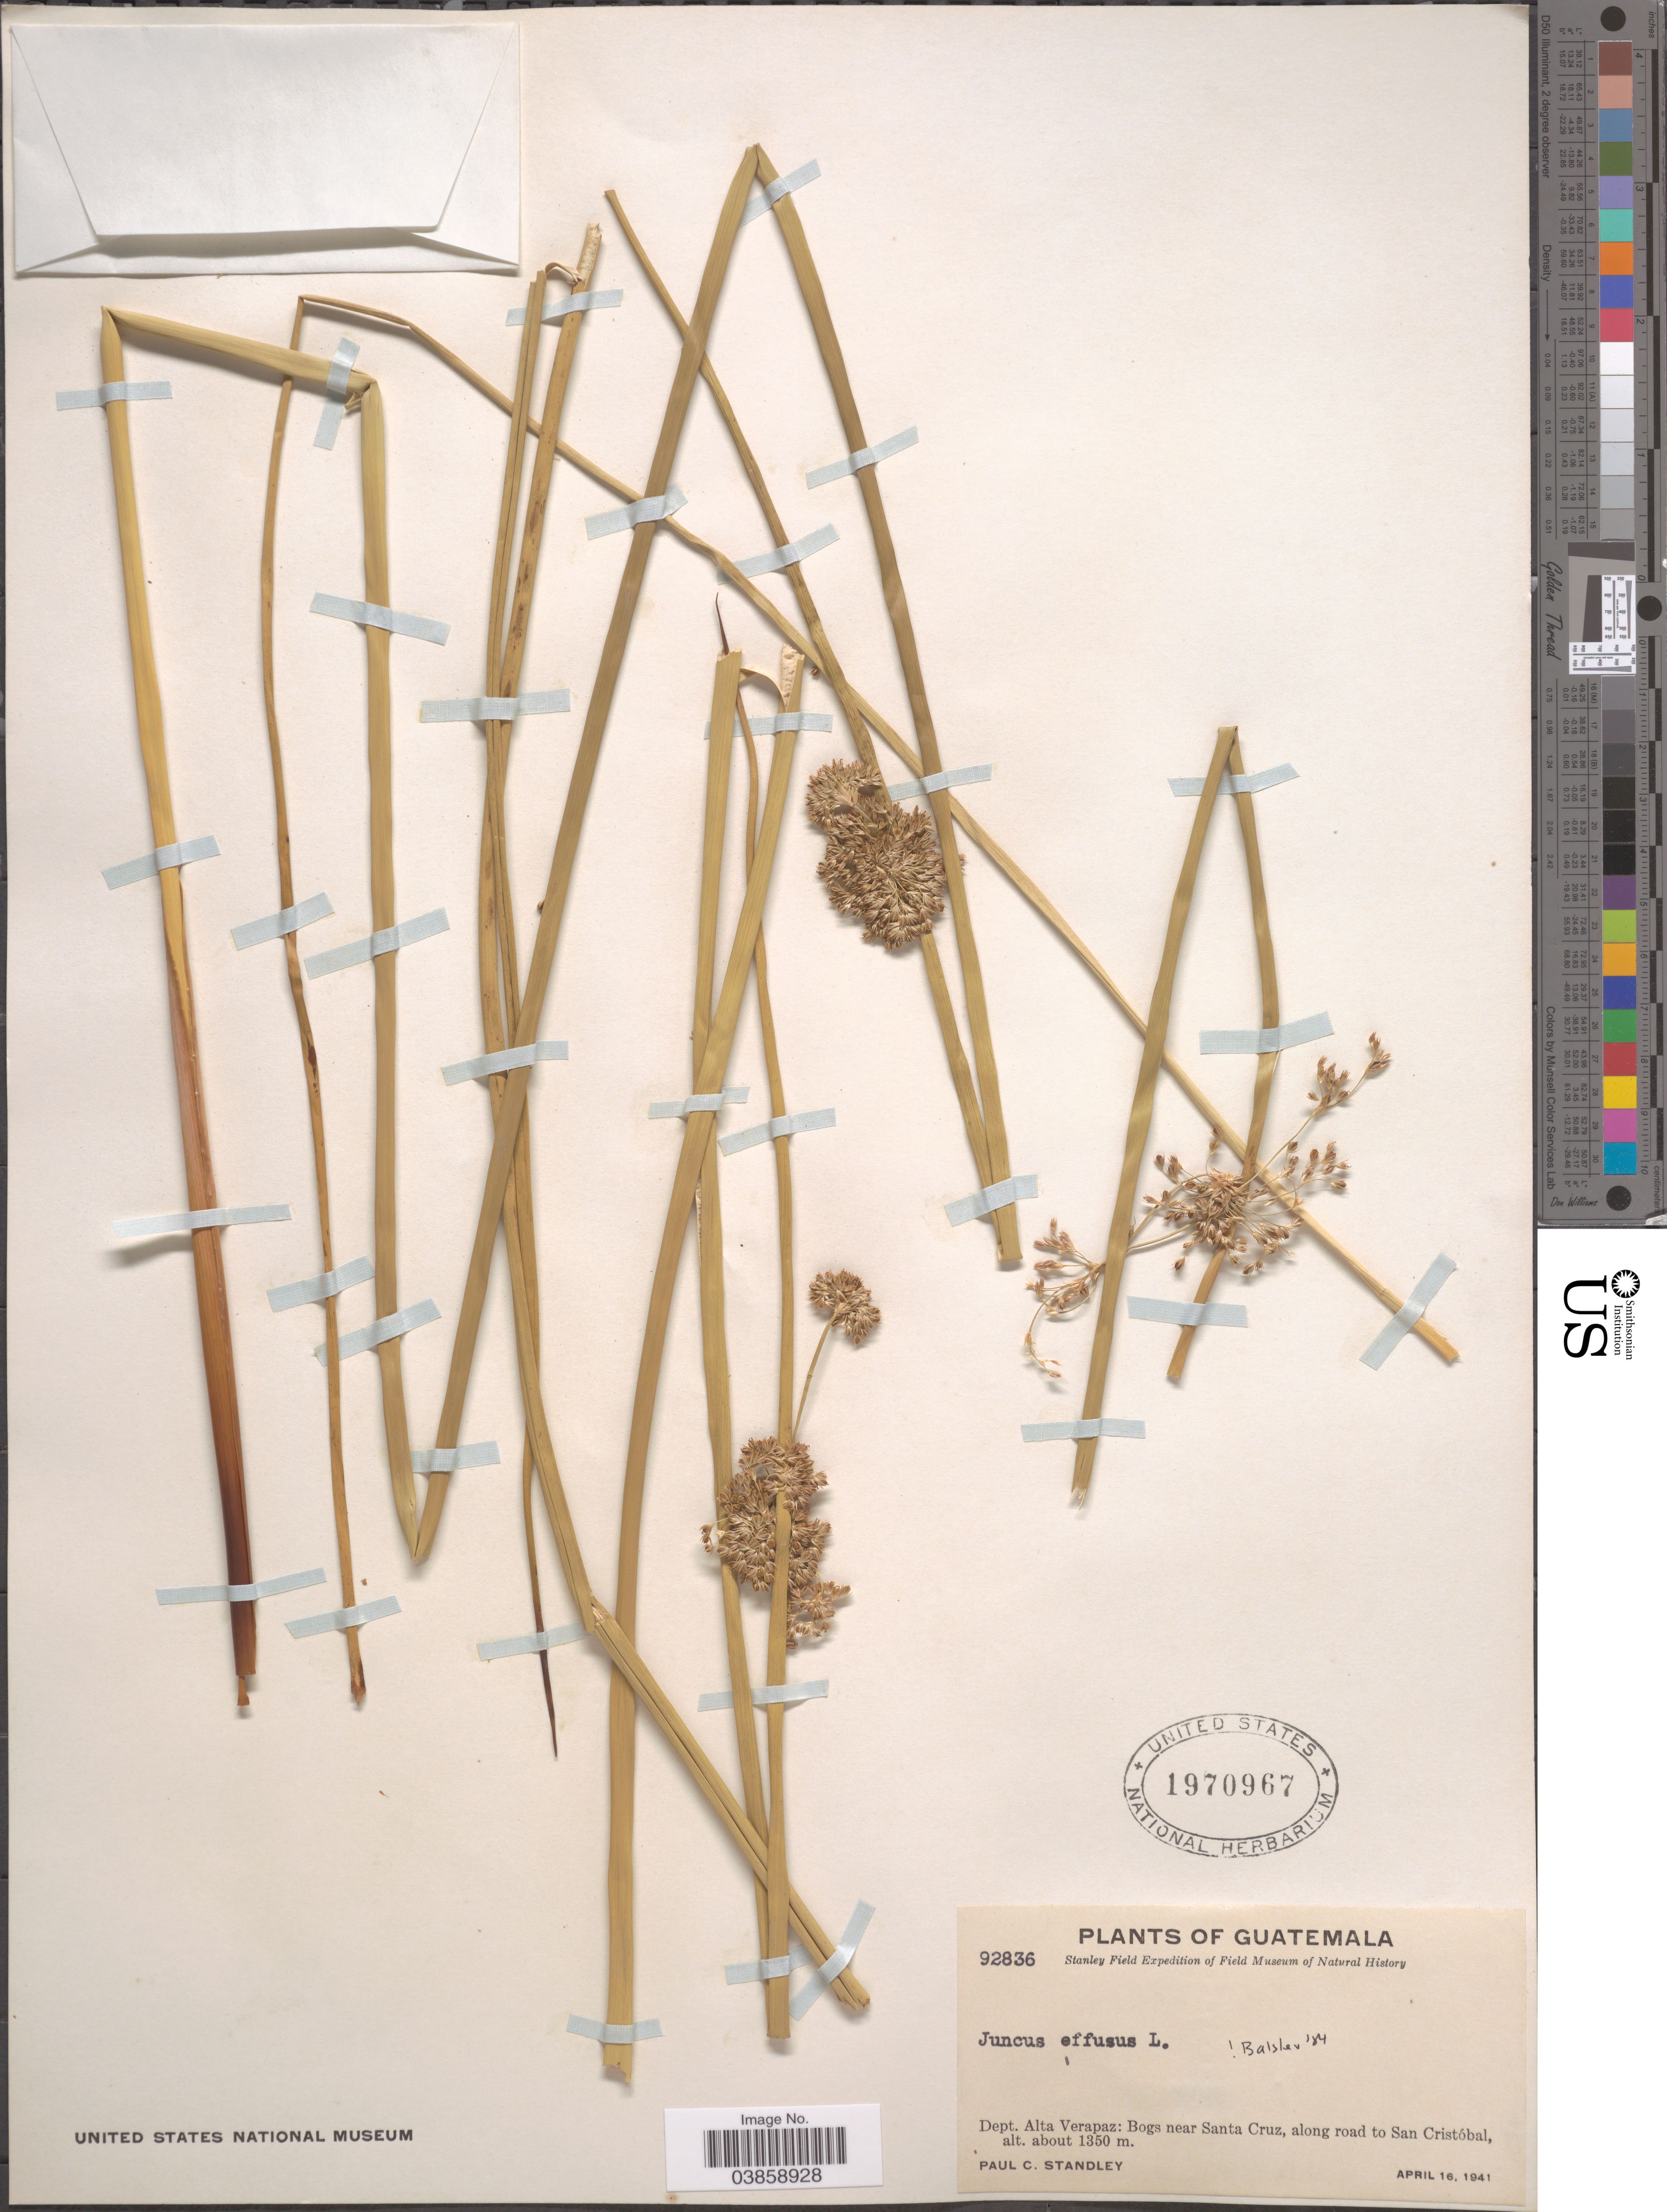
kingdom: Plantae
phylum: Tracheophyta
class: Liliopsida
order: Poales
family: Juncaceae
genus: Juncus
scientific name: Juncus effusus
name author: L.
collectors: P. C. Standley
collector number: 92836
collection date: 1941-04-16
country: Guatemala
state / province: Alta Verapaz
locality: Dept. Alta Verapaz: Bogs near Santa Cruz, along road to San Cristóbal.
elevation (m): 1350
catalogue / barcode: US 1970967